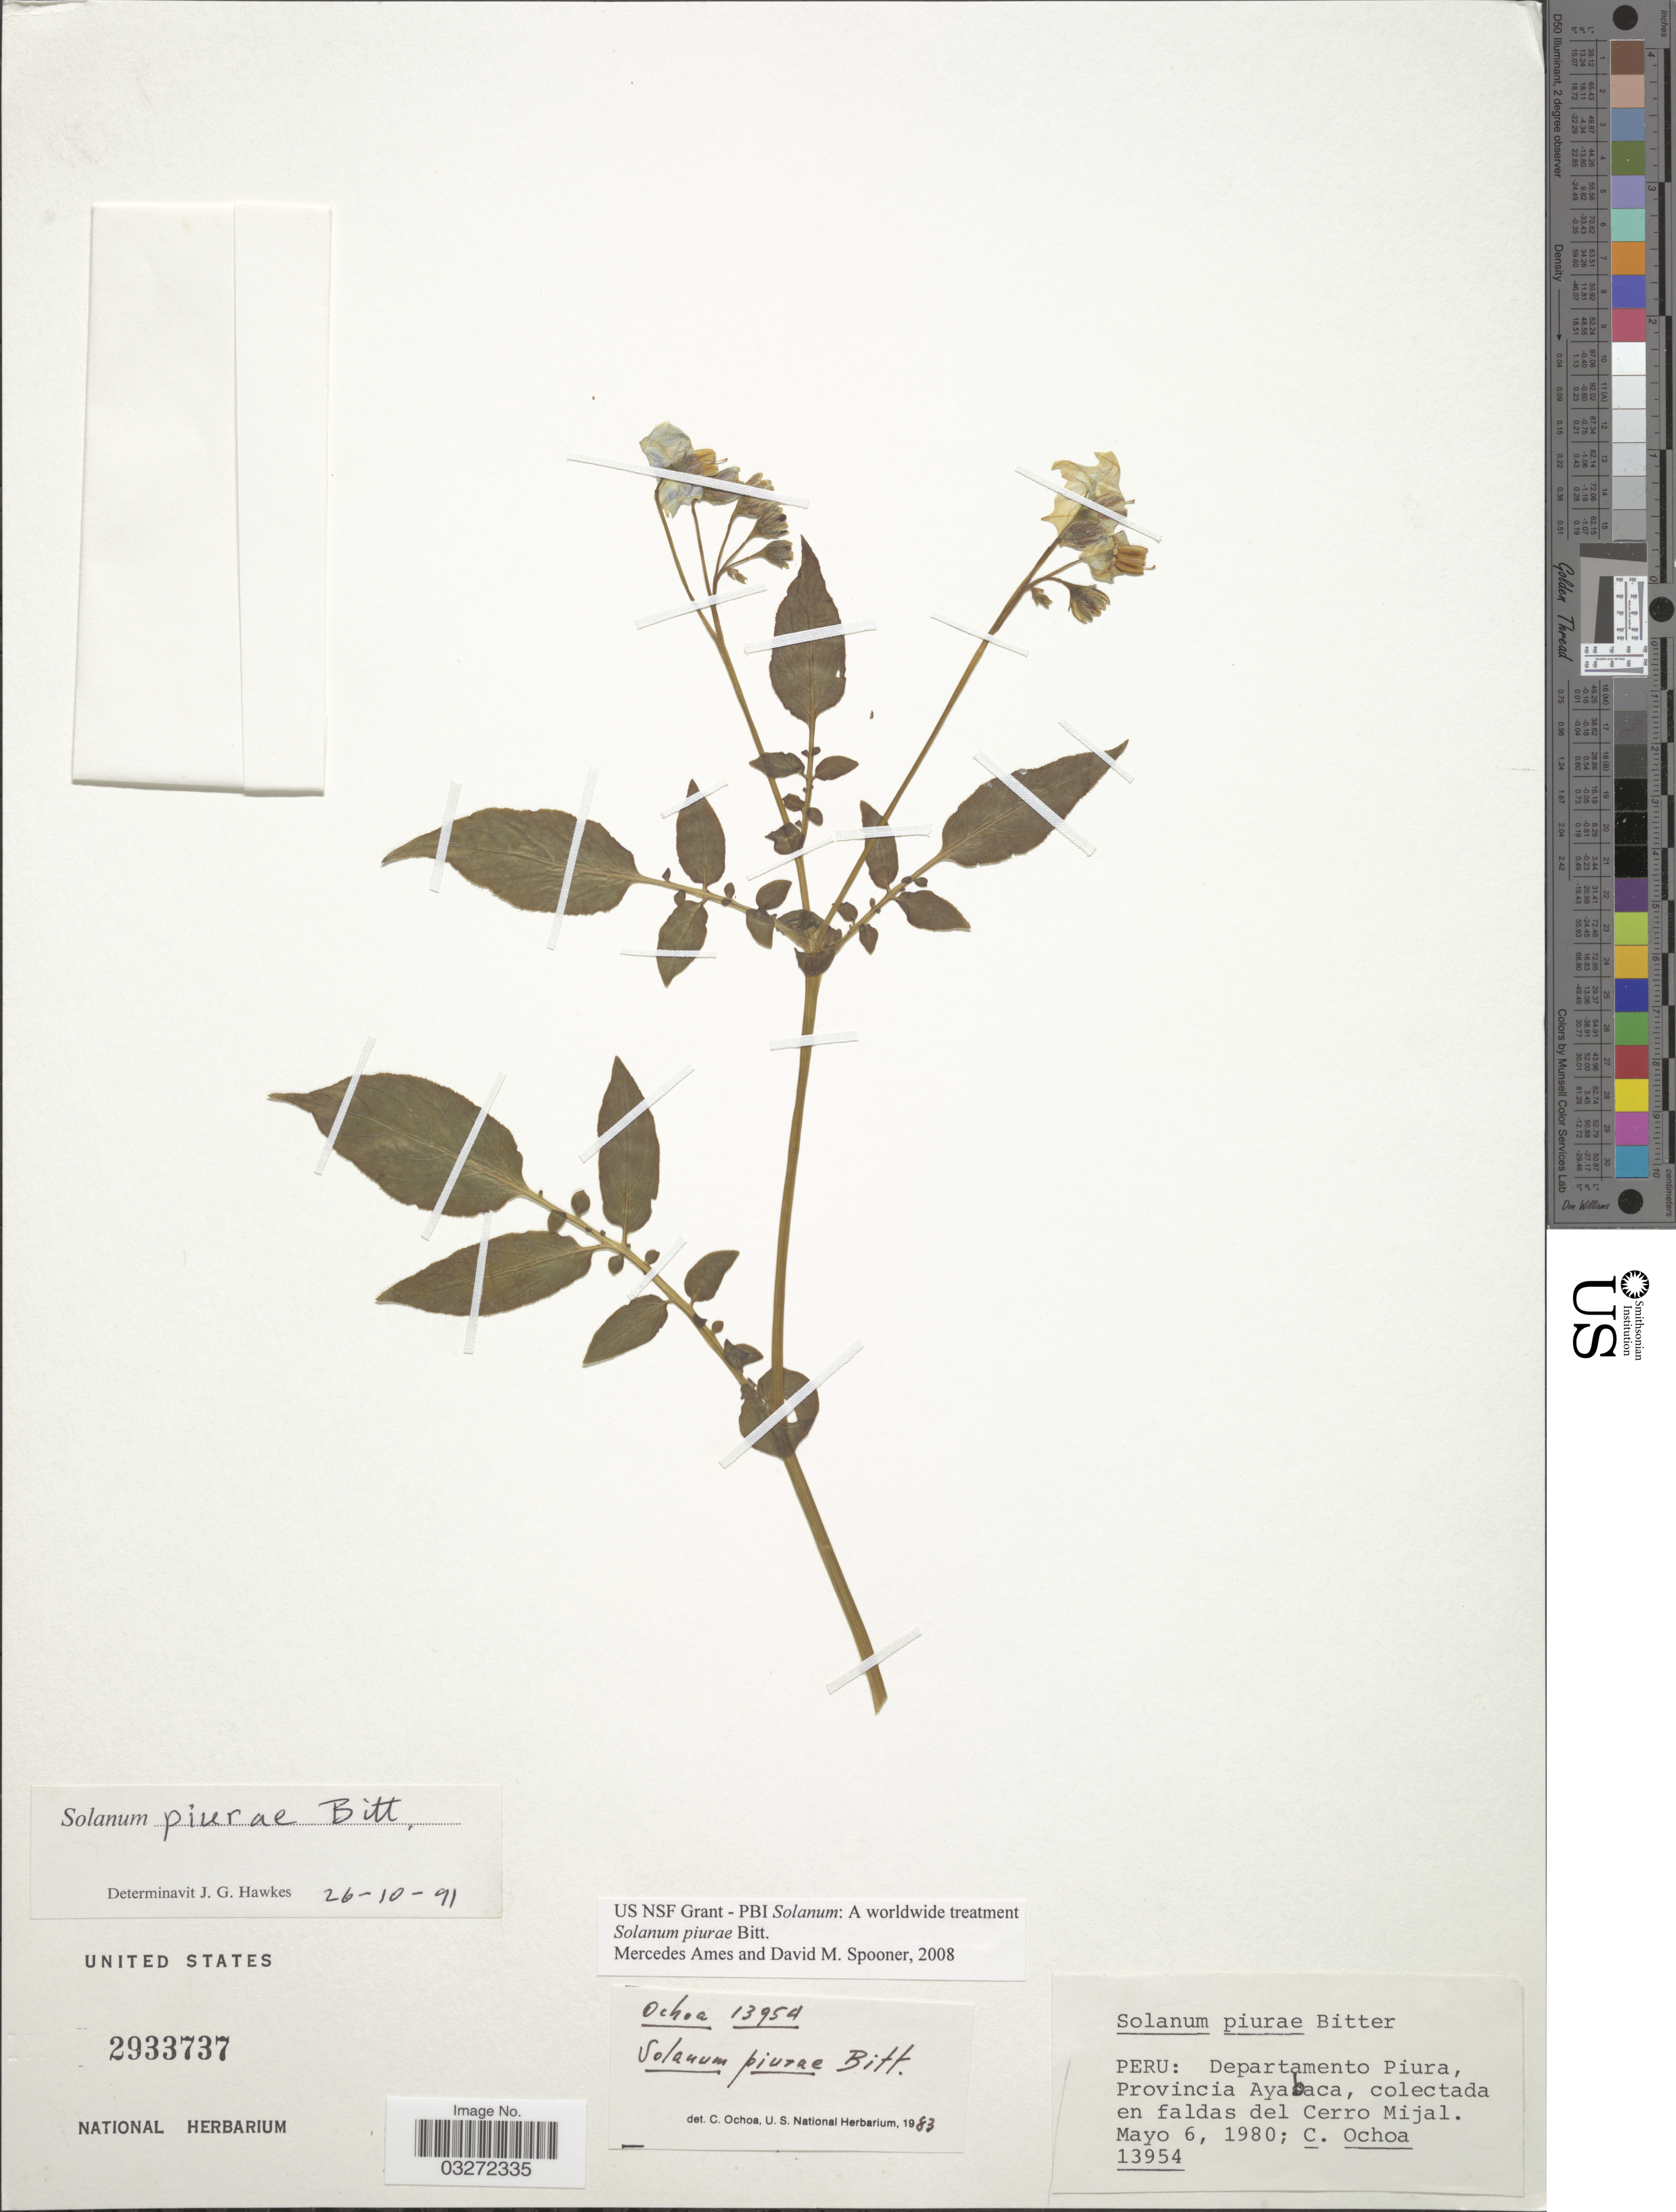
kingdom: Plantae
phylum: Tracheophyta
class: Magnoliopsida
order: Solanales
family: Solanaceae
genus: Solanum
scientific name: Solanum piurae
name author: Bitter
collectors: C. Ochoa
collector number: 13954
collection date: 1980-05-06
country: Peru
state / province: Piura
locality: Departamento Piura, Provincia Ayabaca, colectada en faldas del Cerro Mijal.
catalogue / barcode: US 2933737